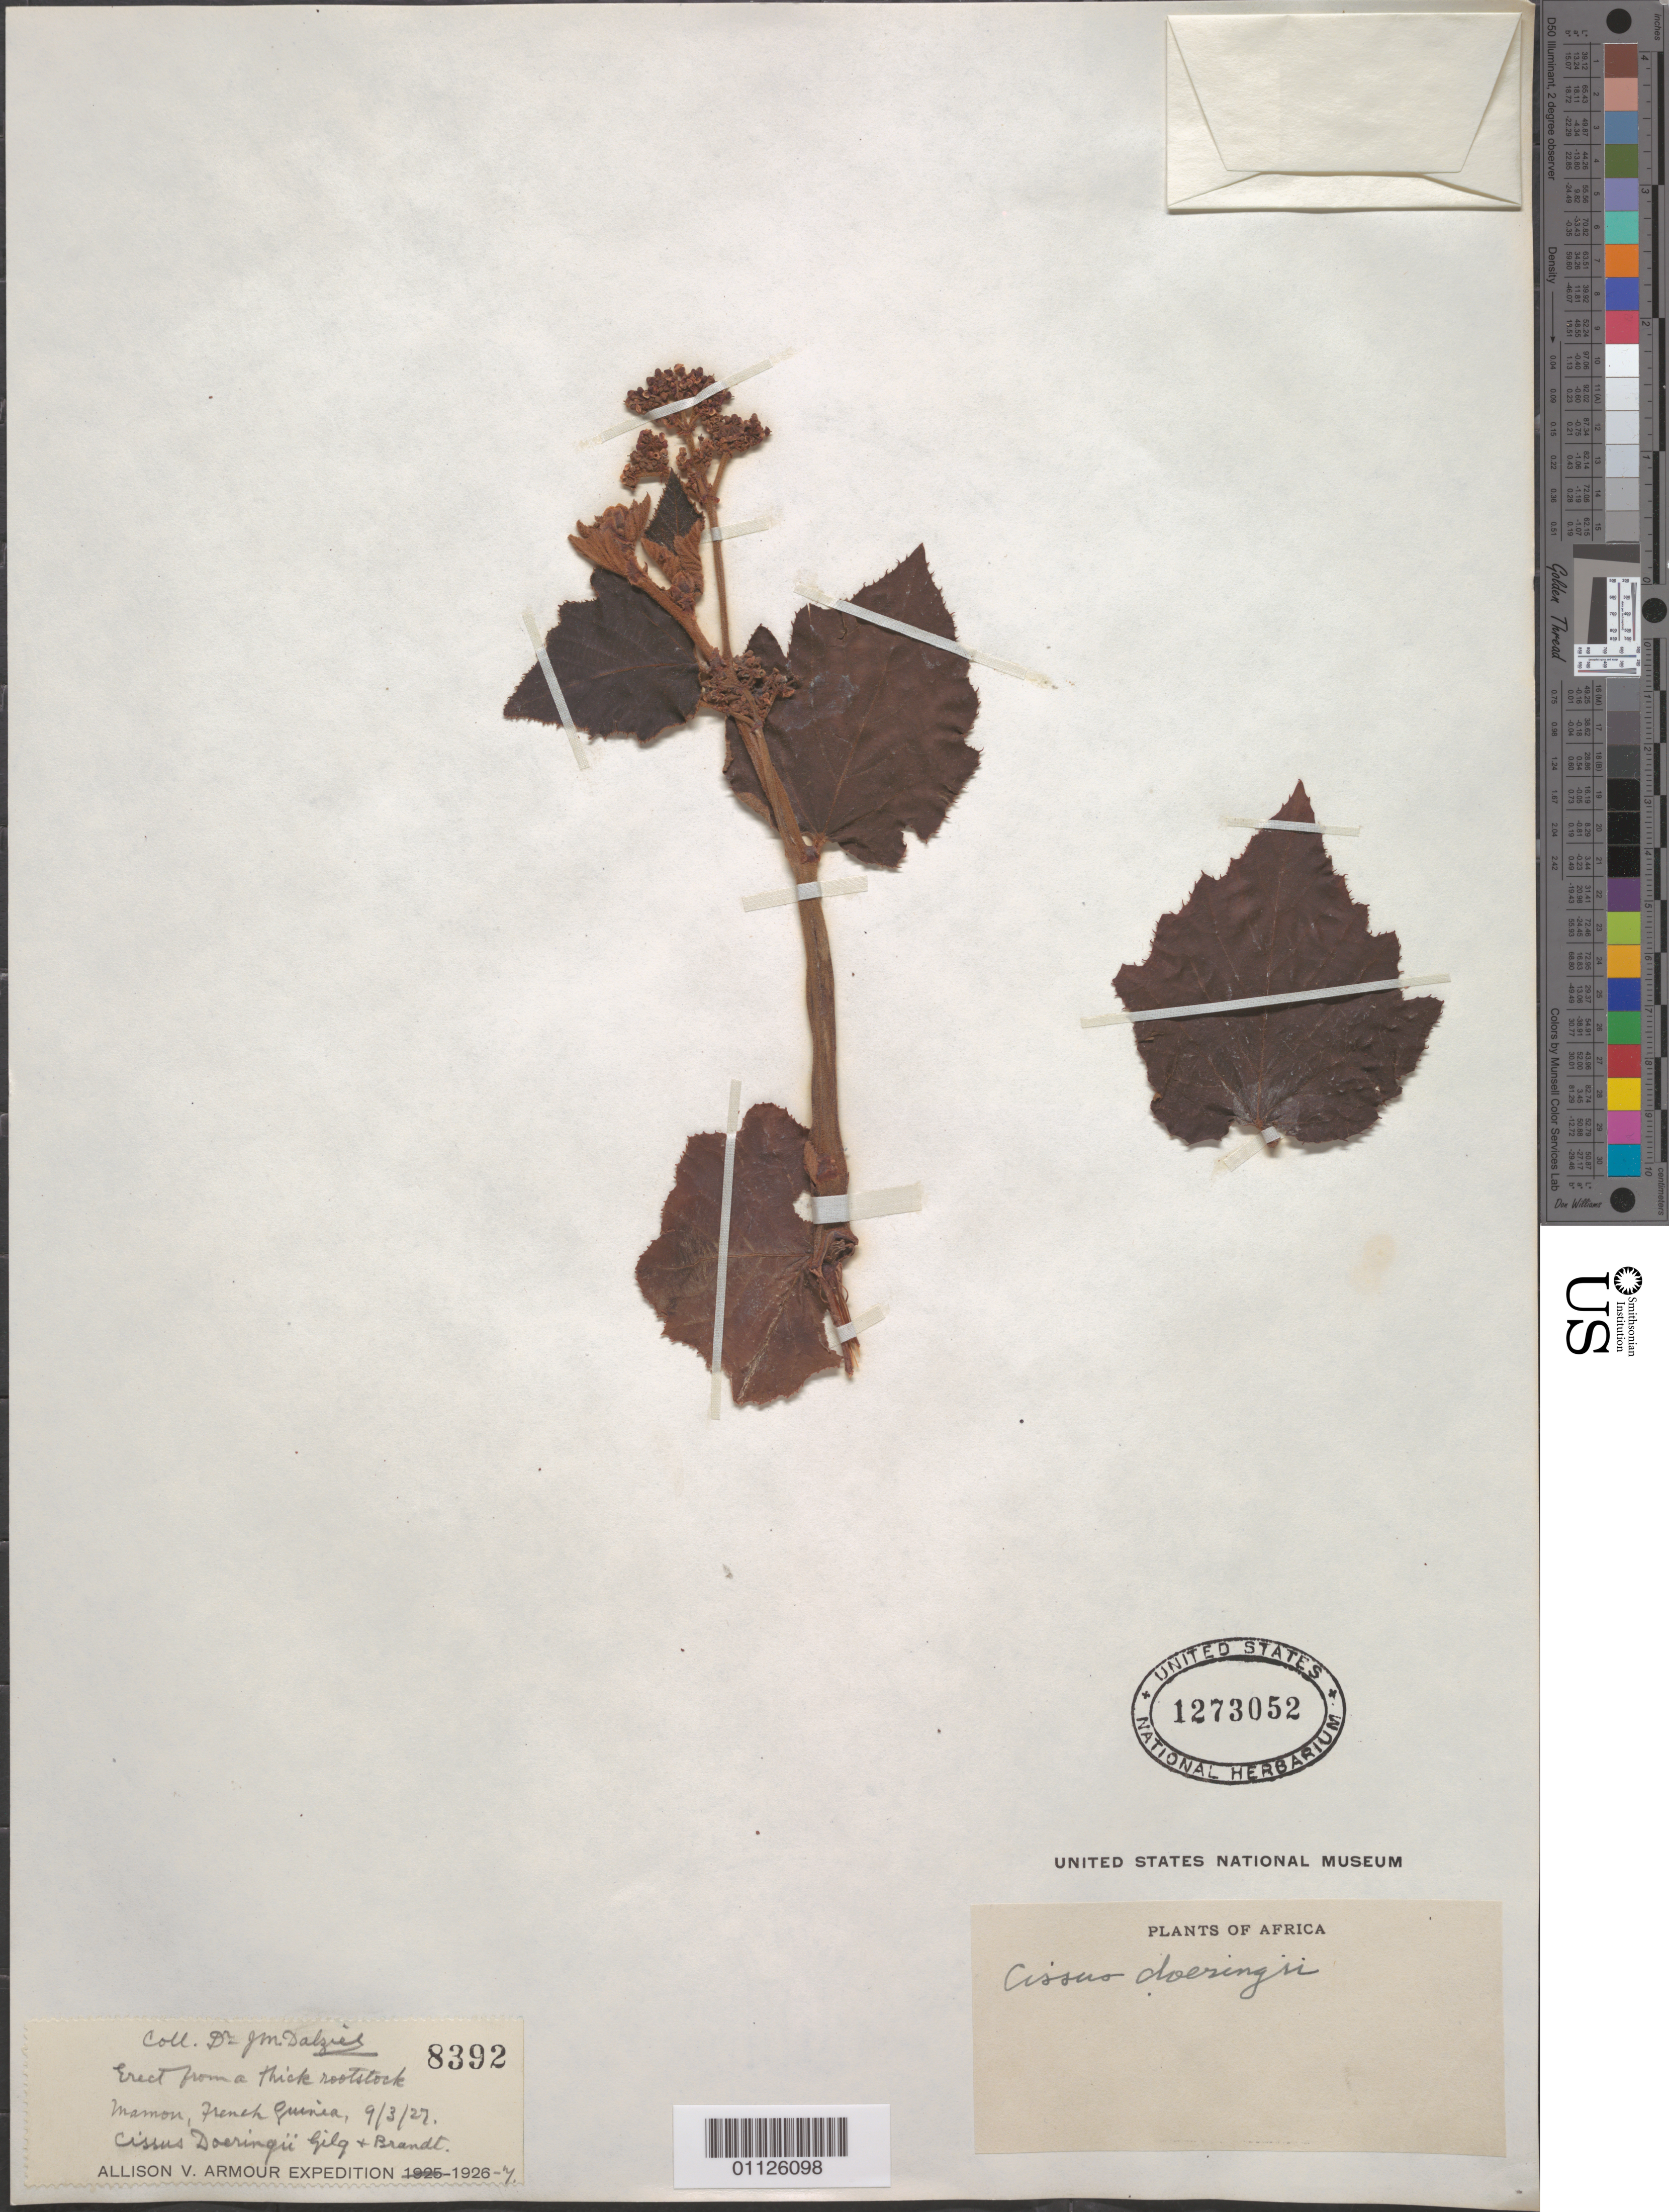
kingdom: Plantae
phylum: Tracheophyta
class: Magnoliopsida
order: Vitales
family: Vitaceae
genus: Cissus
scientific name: Cissus doeringii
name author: Gilg & Brandt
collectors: Allison V. Armour Expedition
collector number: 8392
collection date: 1927-03-09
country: Guinea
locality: Mamou.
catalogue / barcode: US 1273052